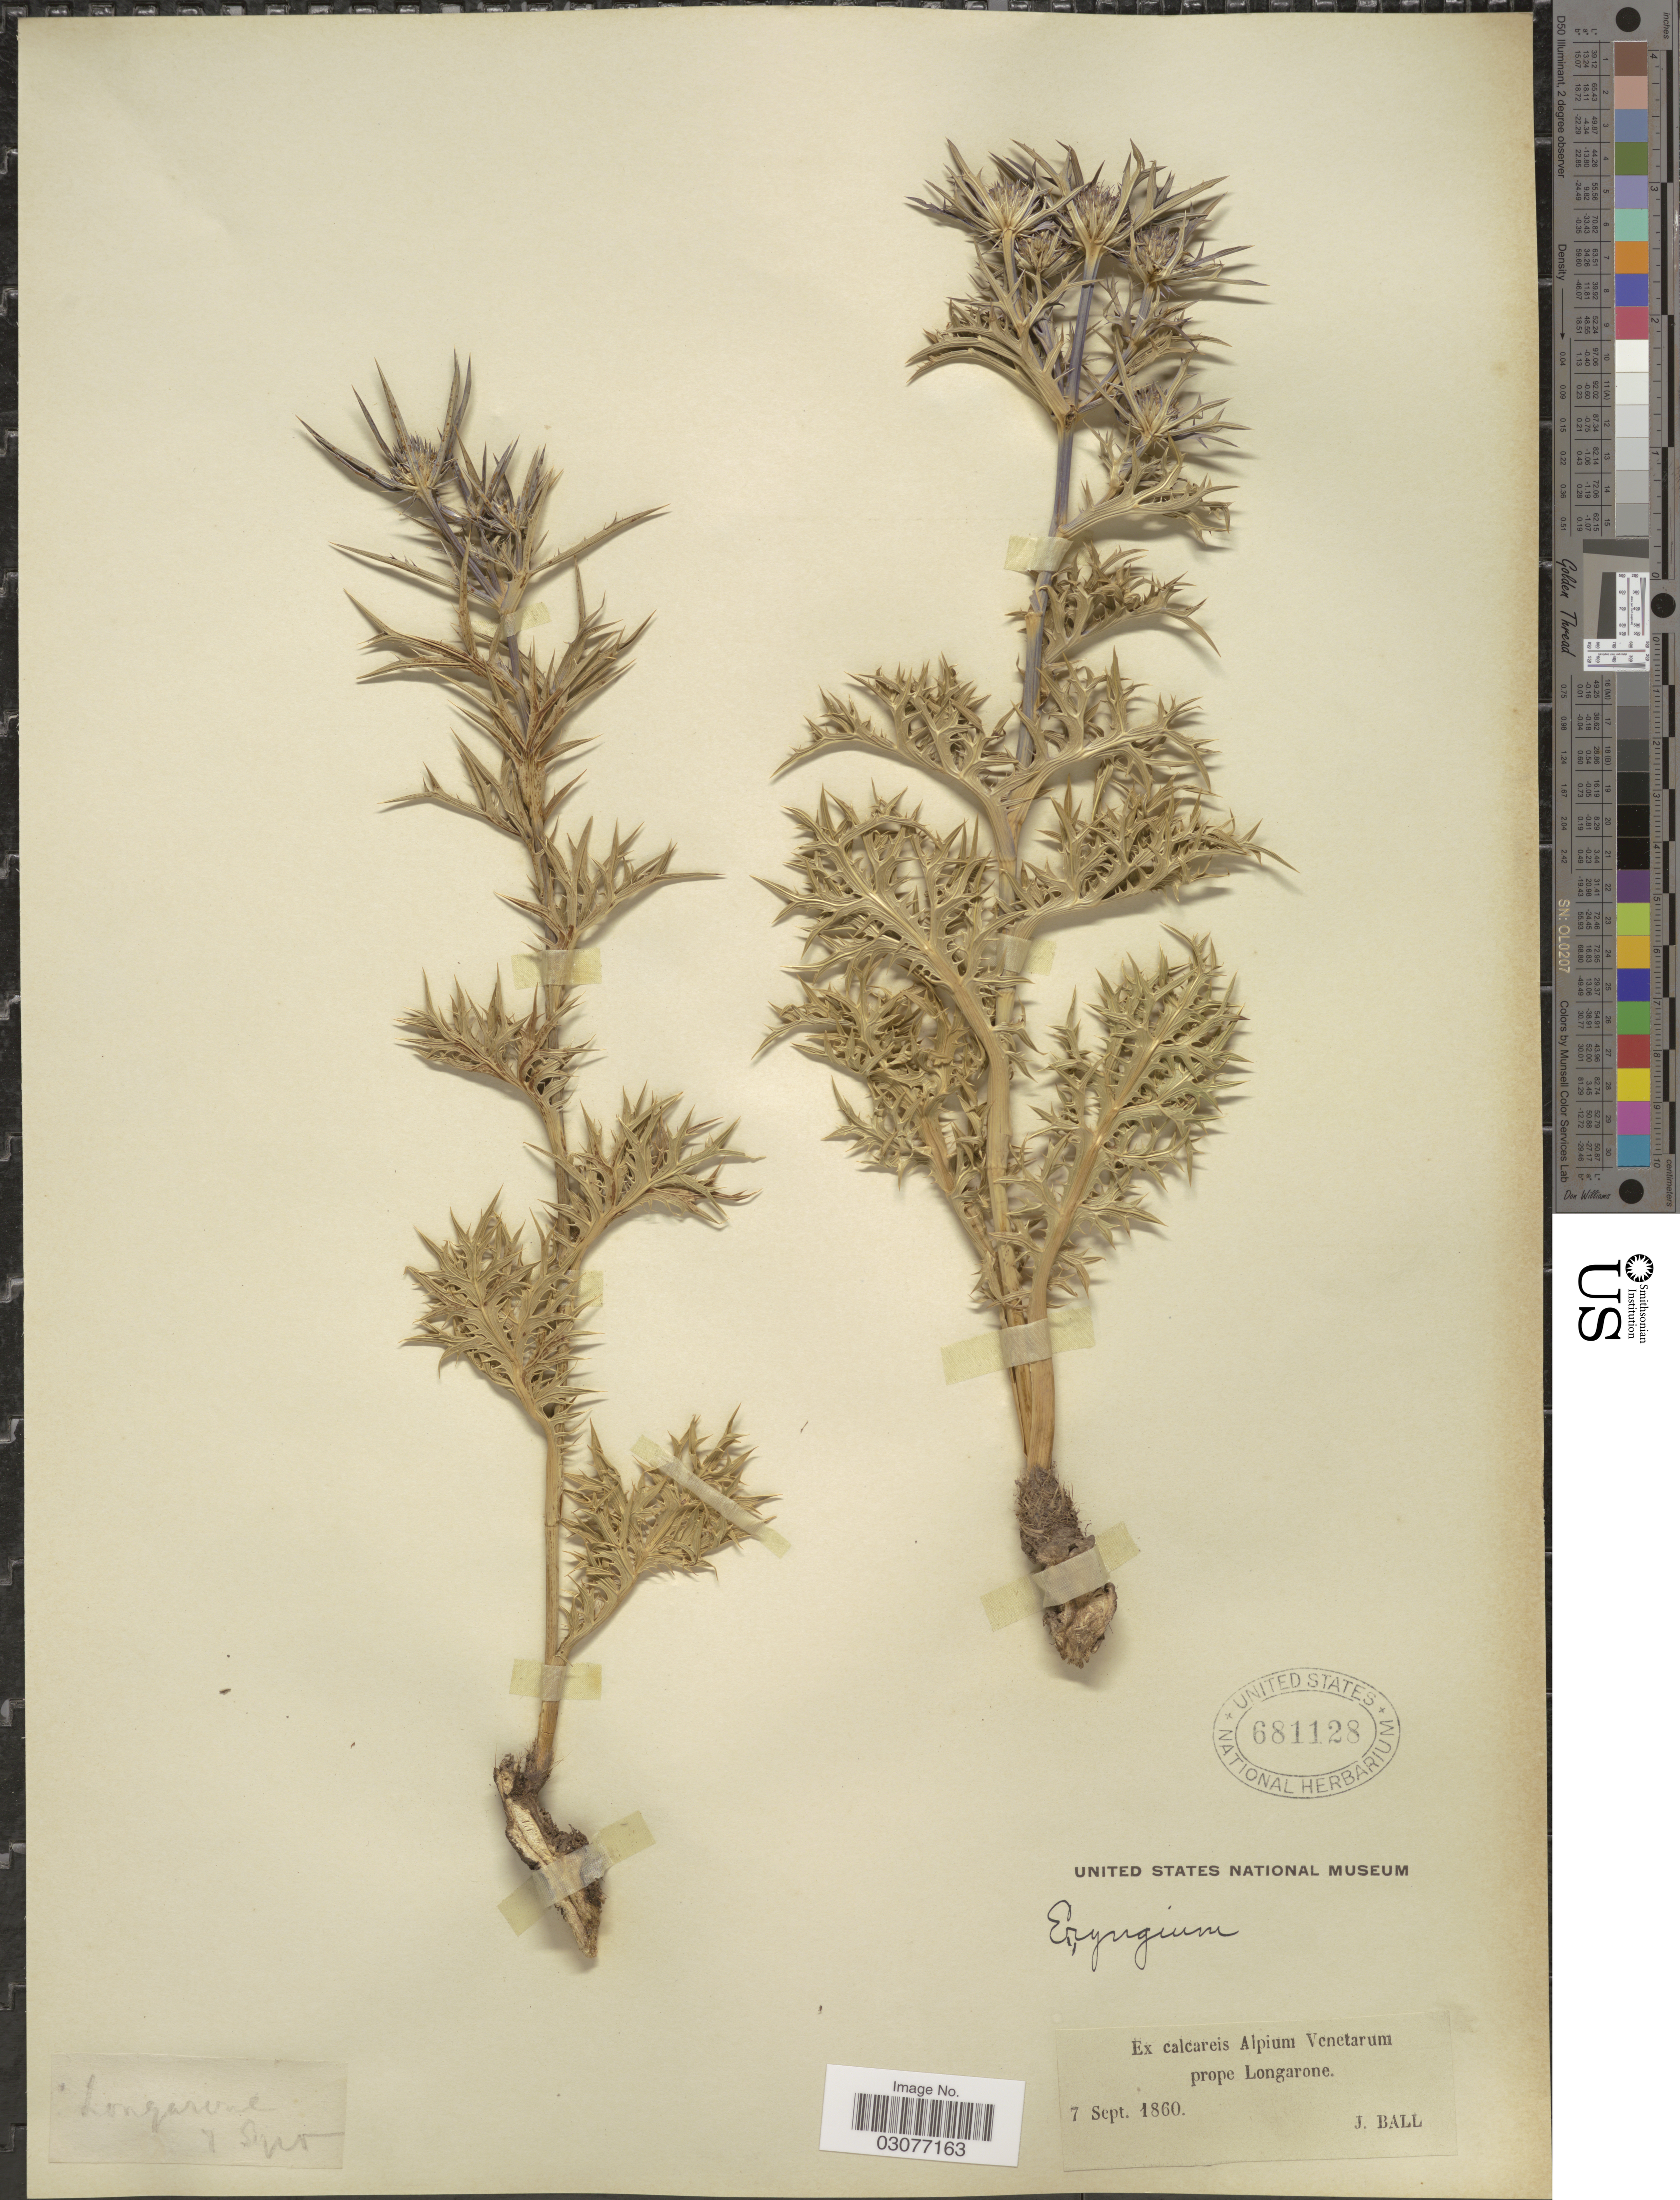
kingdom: Plantae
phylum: Tracheophyta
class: Magnoliopsida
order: Apiales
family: Apiaceae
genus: Eryngium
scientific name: Eryngium bourgatii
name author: Gouan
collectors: J. Ball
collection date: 1860-09-07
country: Italy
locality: Ex calcareis Alpium Venetarum prope Longarone.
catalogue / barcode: US 681128